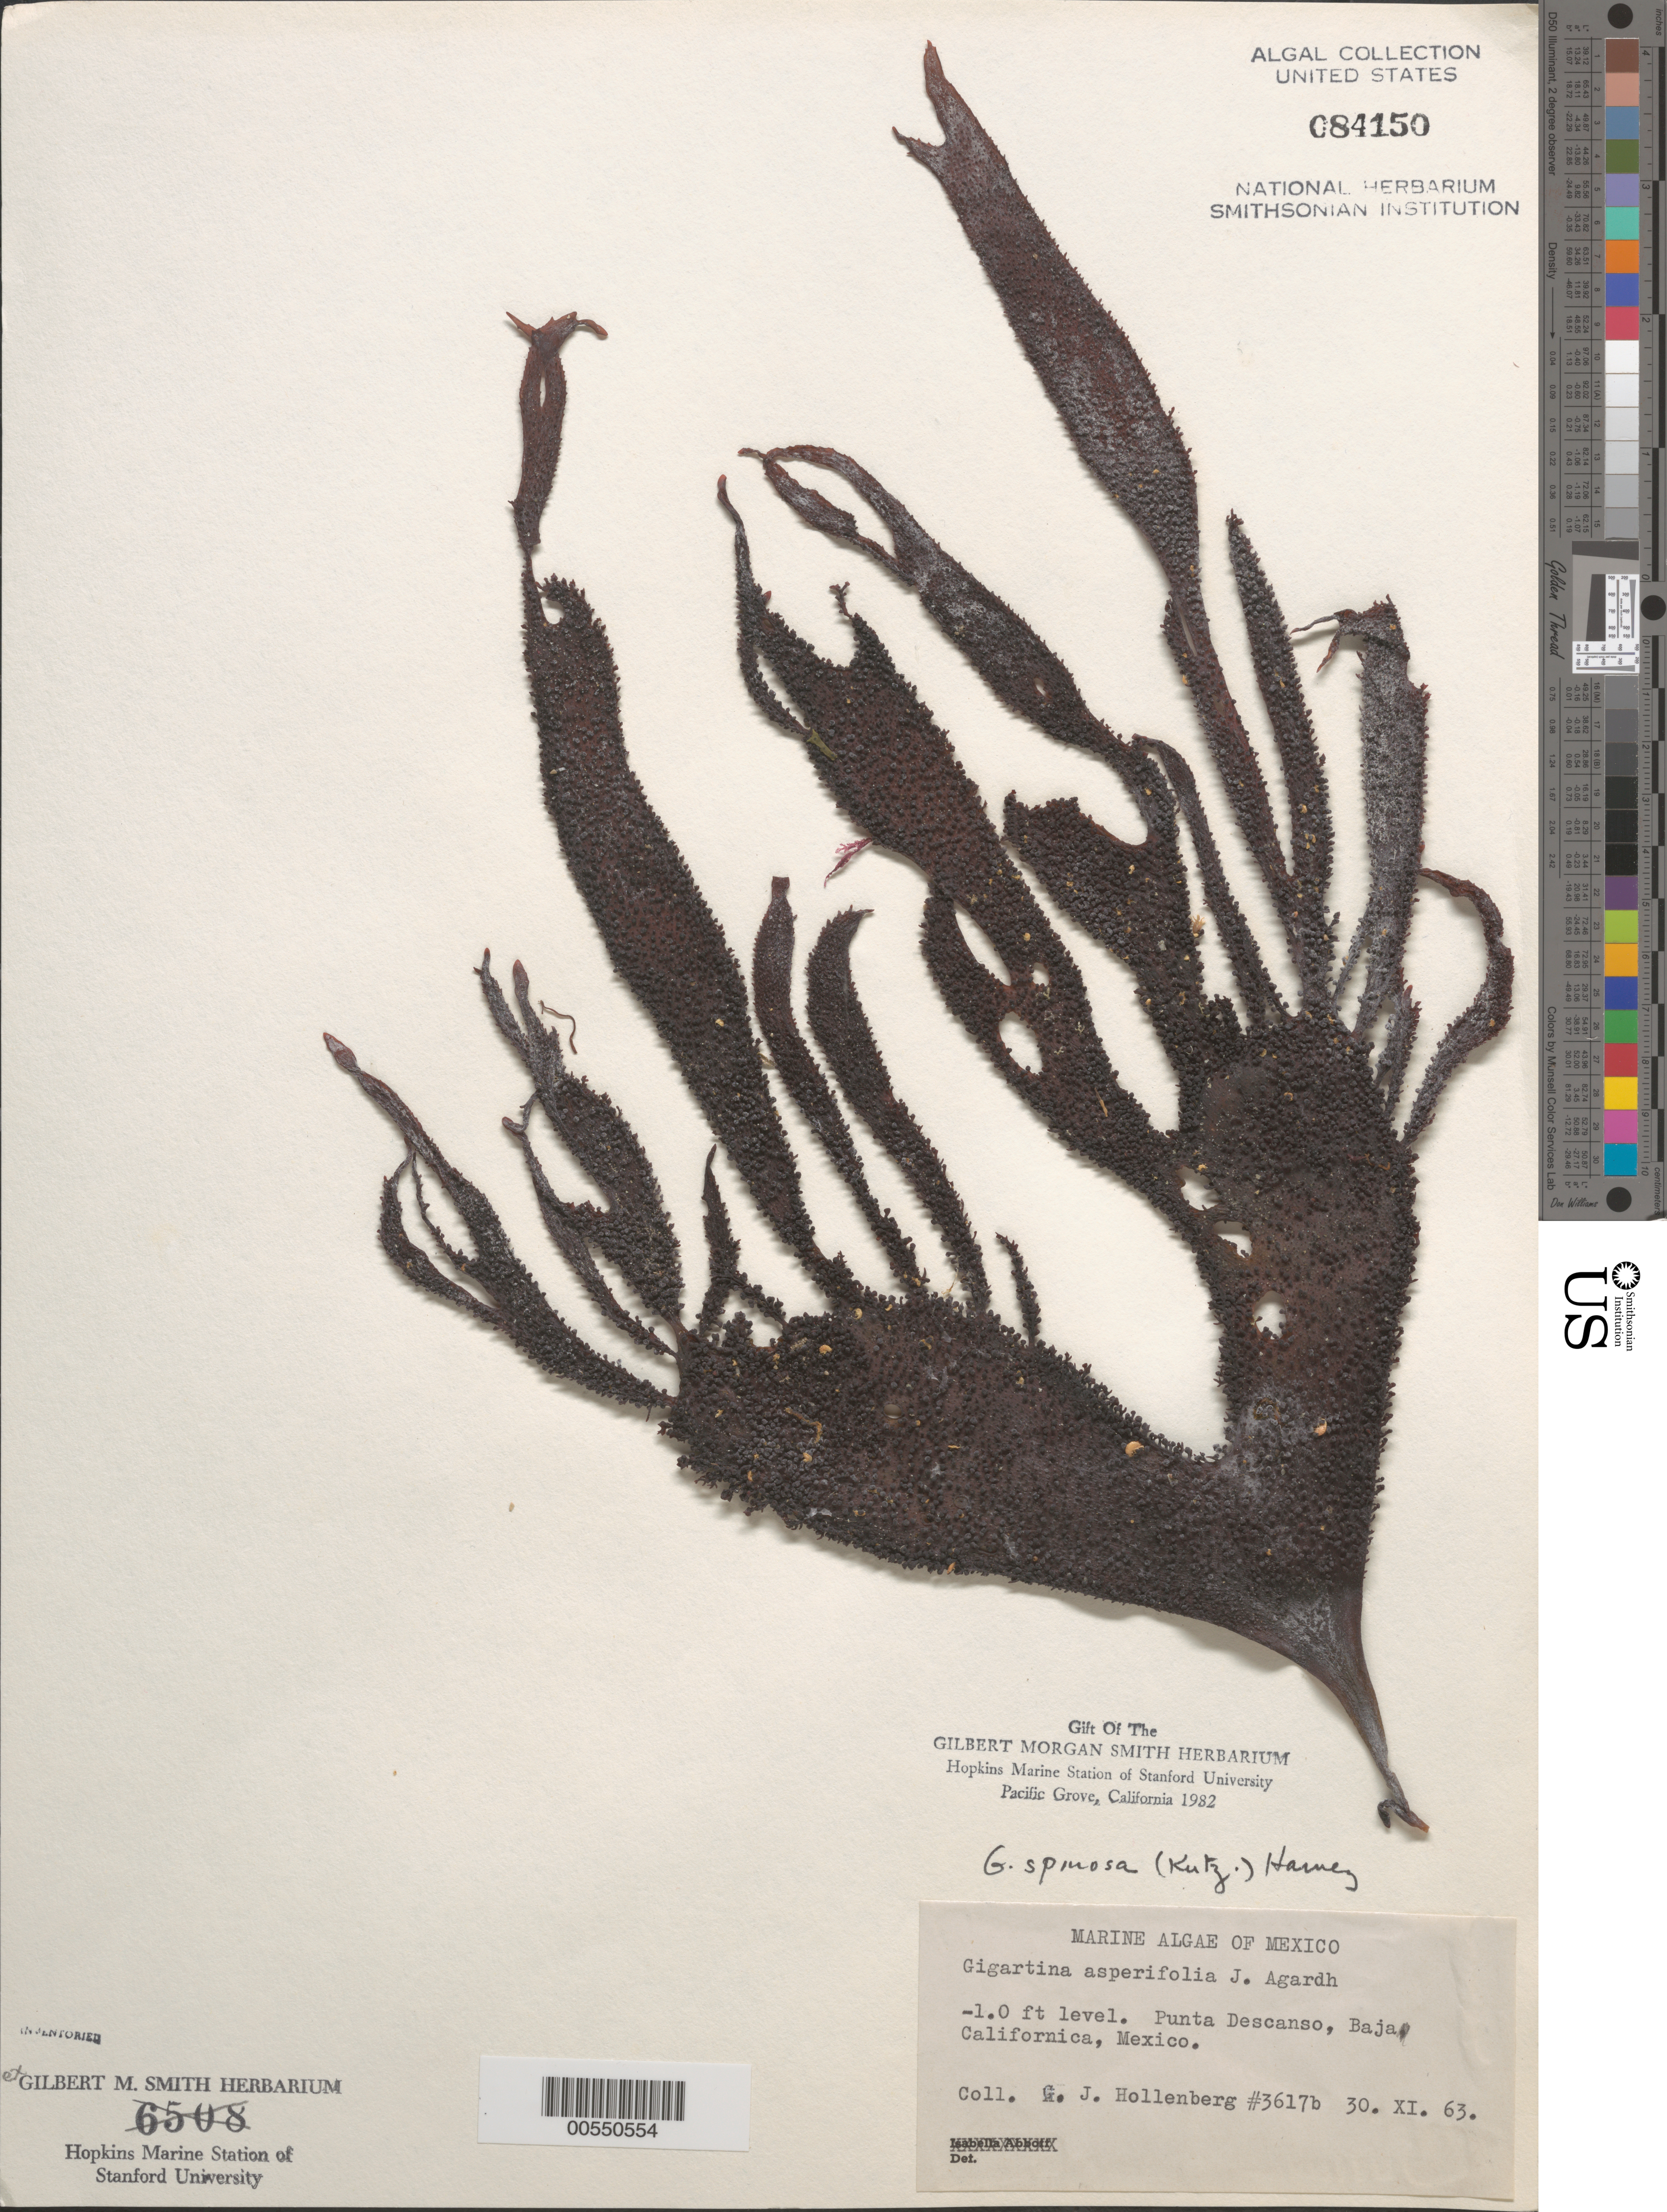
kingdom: Plantae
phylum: Rhodophyta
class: Florideophyceae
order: Gigartinales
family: Gigartinaceae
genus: Chondracanthus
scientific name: Chondracanthus spinosus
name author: (Kütz.) Guiry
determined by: Algae name updating Project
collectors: G. Hollenberg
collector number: GJH 3617b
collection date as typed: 30 Nov 1963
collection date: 1963-11-30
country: Mexico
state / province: Baja California Norte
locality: Punta Descanso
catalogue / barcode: US 84150